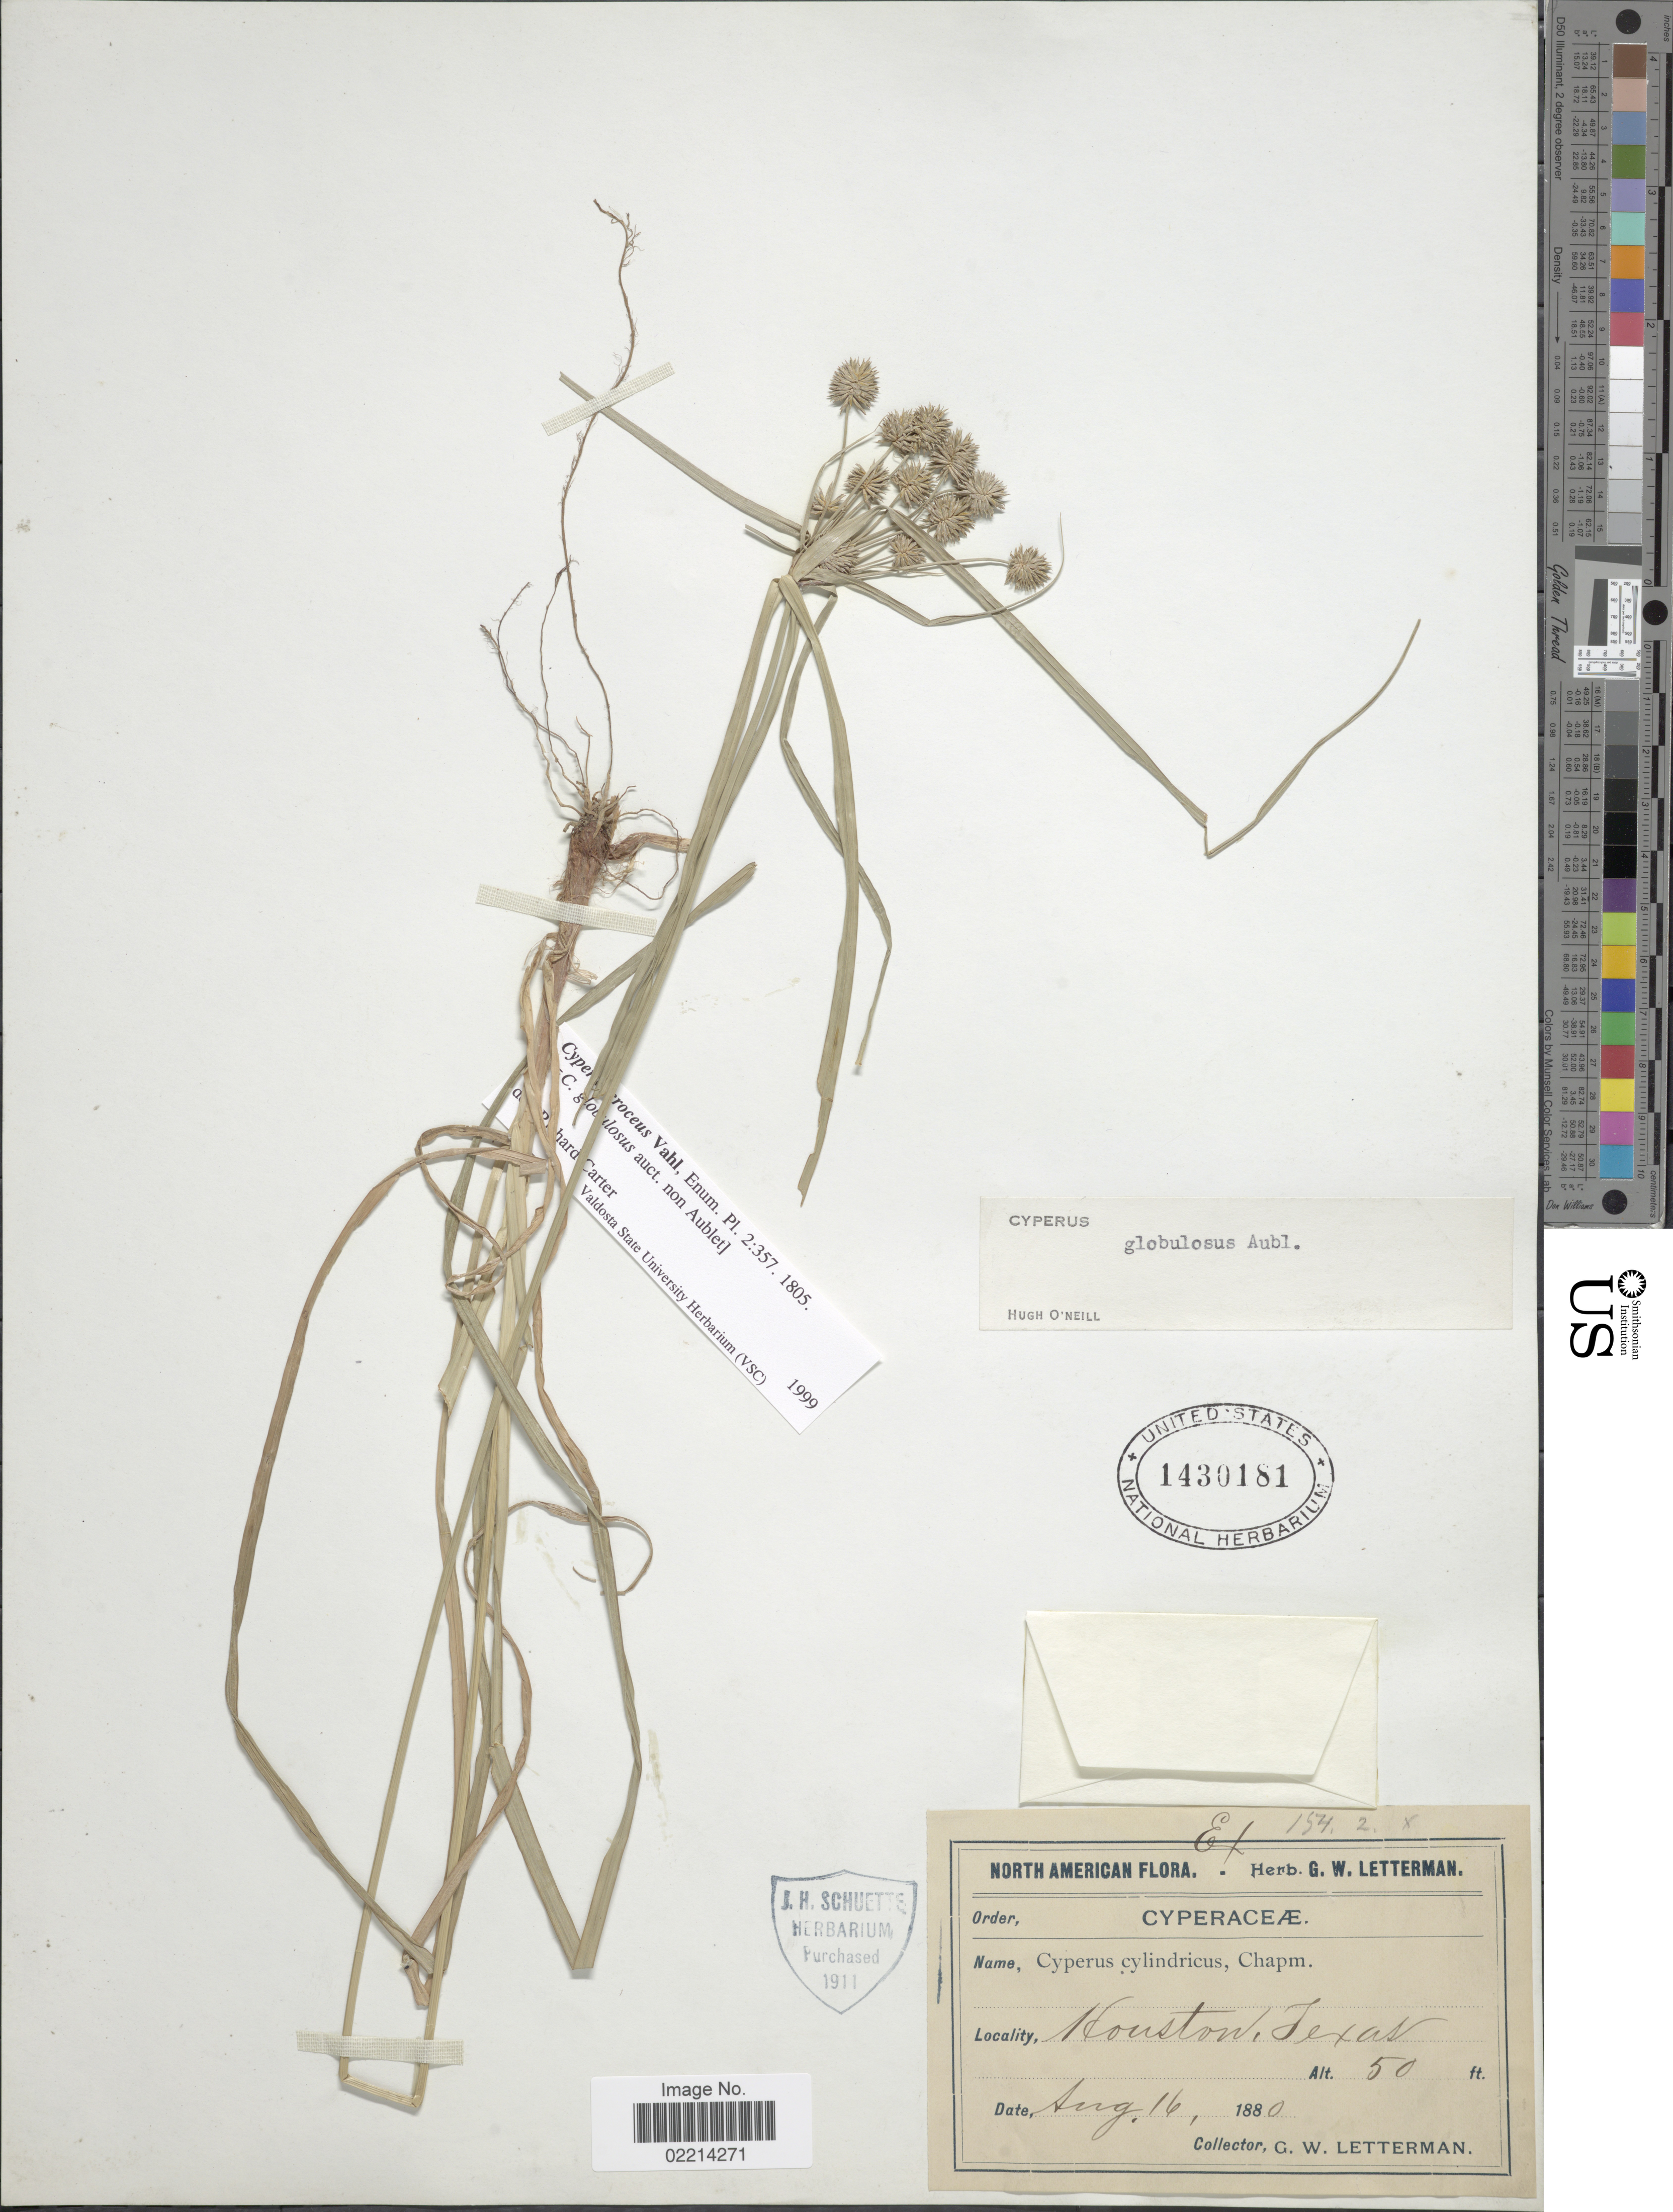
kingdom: Plantae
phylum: Tracheophyta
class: Liliopsida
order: Poales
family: Cyperaceae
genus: Cyperus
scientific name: Cyperus croceus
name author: Vahl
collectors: G. W. Letterman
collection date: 1880-08-16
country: United States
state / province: Texas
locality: Houston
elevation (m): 15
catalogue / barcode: US 1430181